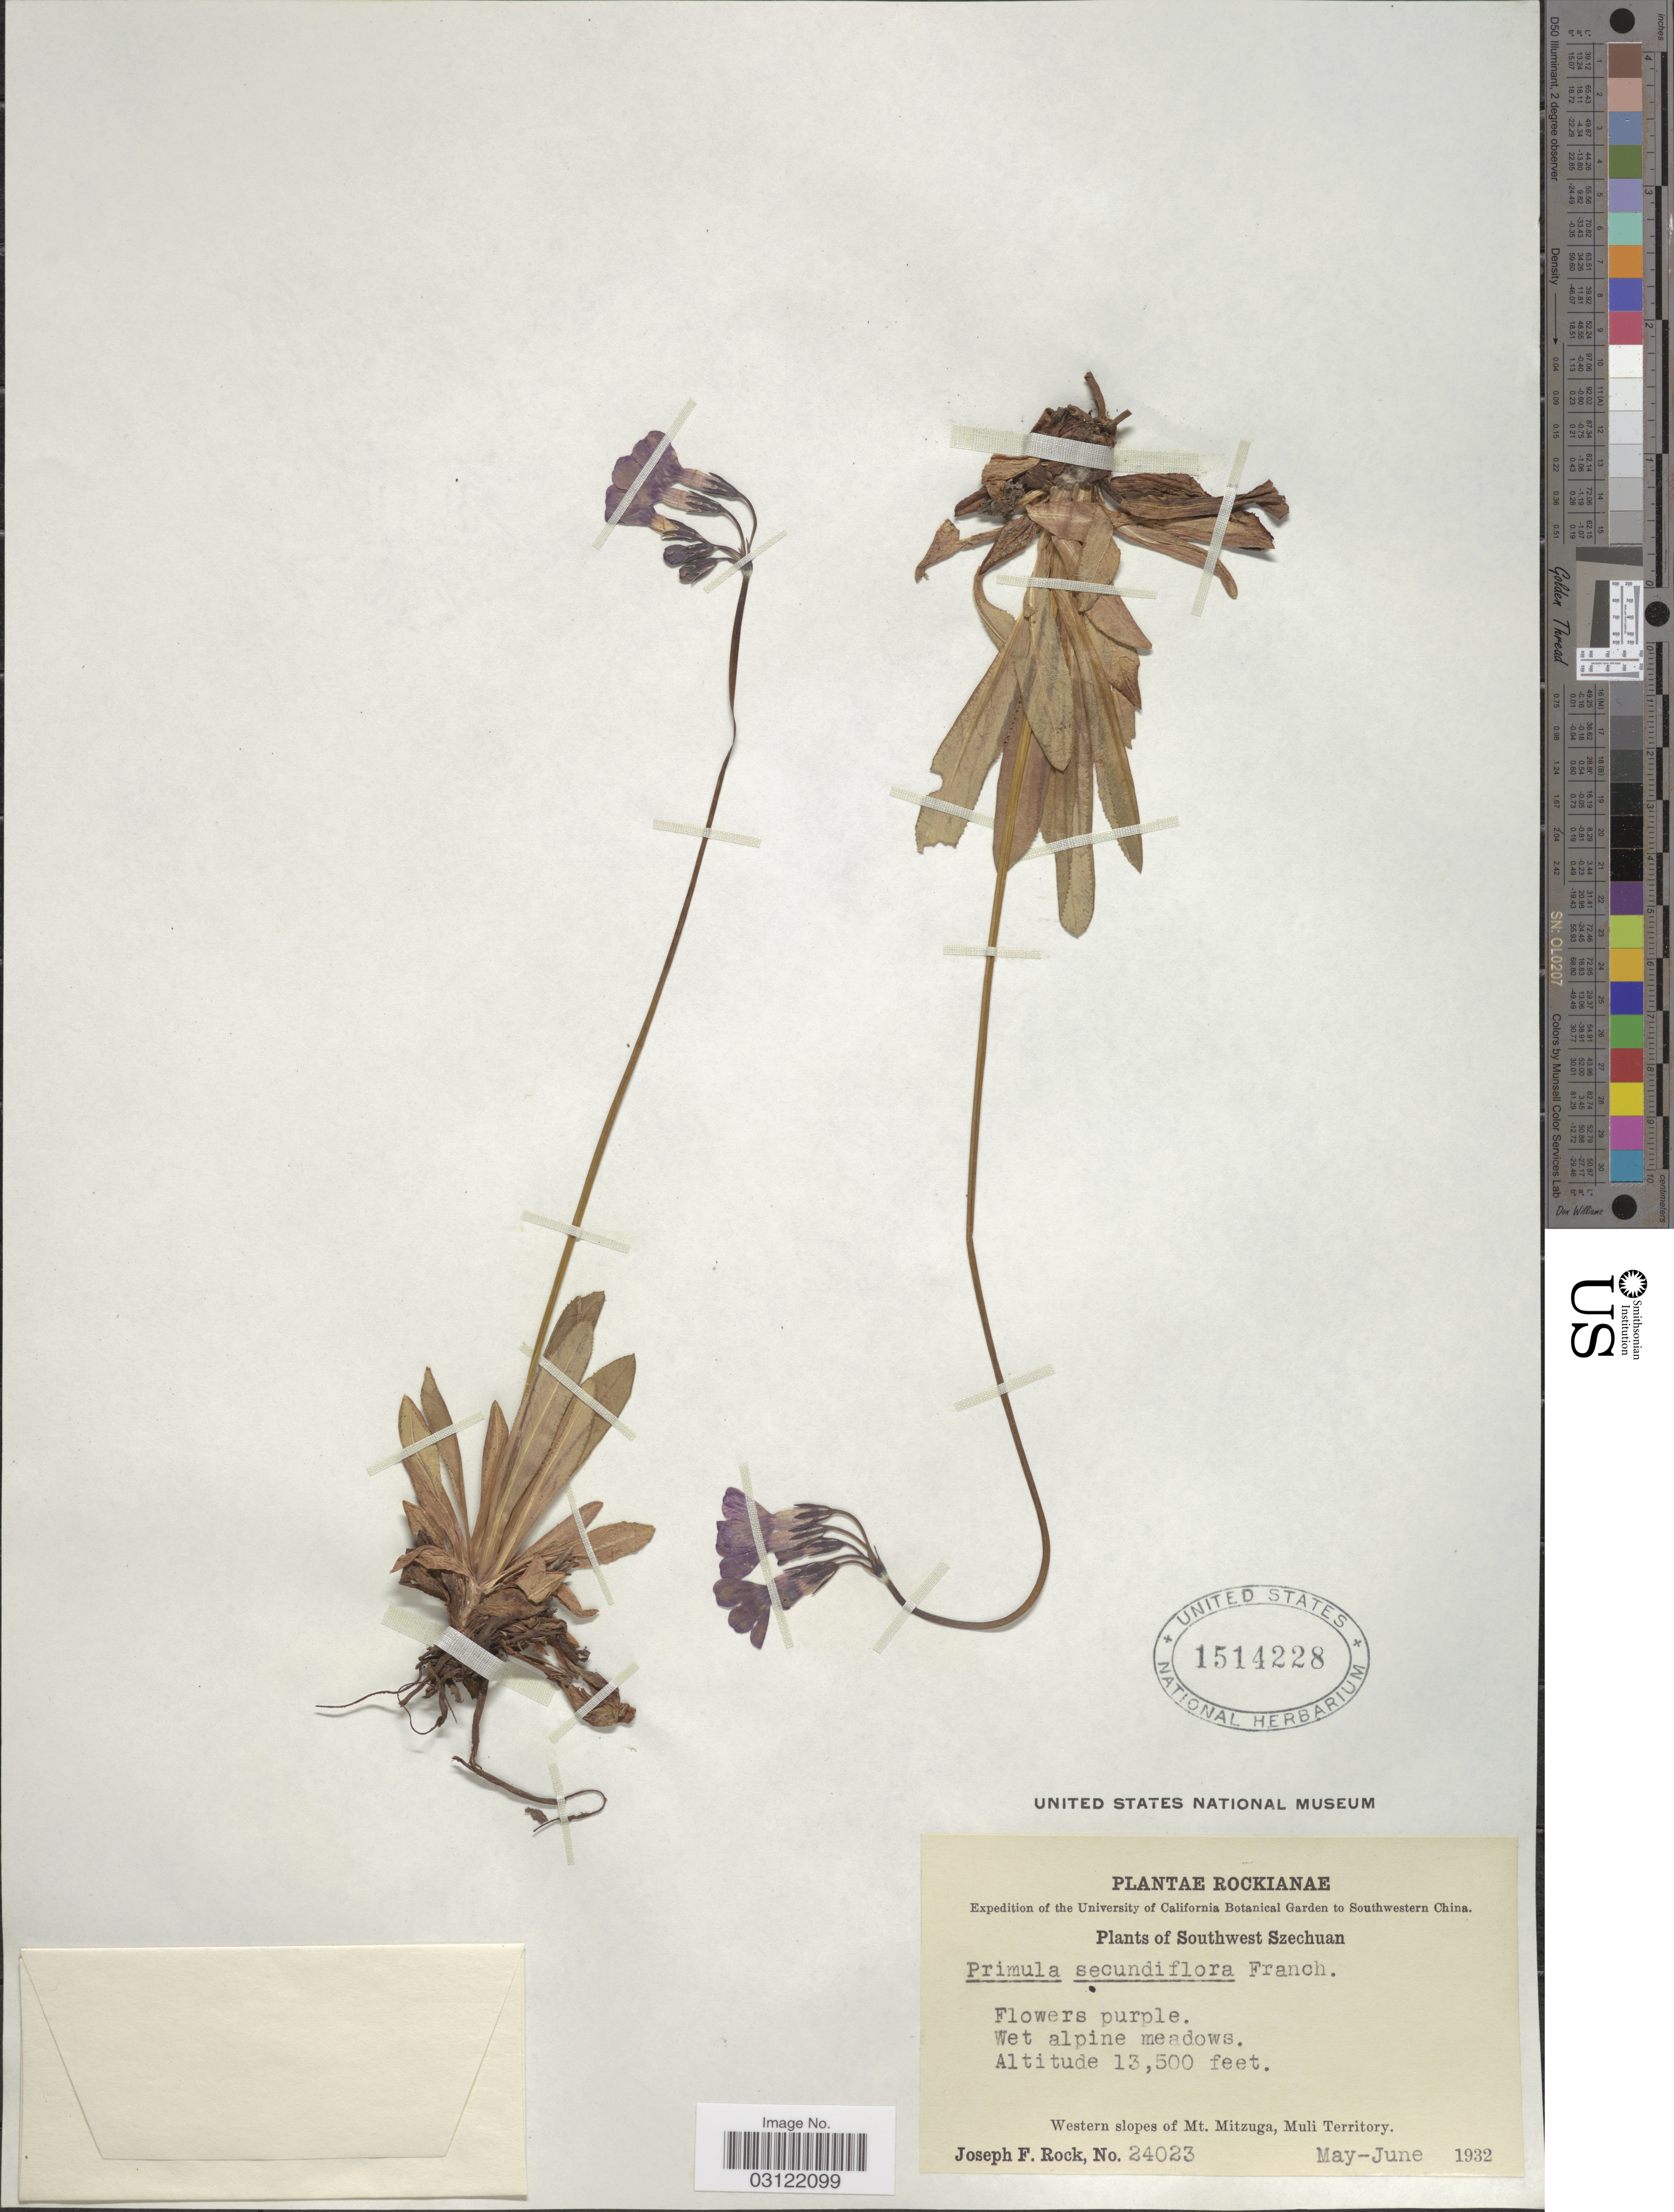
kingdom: Plantae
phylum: Tracheophyta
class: Magnoliopsida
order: Ericales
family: Primulaceae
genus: Primula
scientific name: Primula secundiflora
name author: Franch.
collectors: J. F. Rock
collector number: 24023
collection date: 1932-05/1932-06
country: China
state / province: Sichuan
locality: Southwestern China. Southwest Szechuan, Western slopes of Mt. Mitzuga, Muli Territory.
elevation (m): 4115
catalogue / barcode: US 1514228